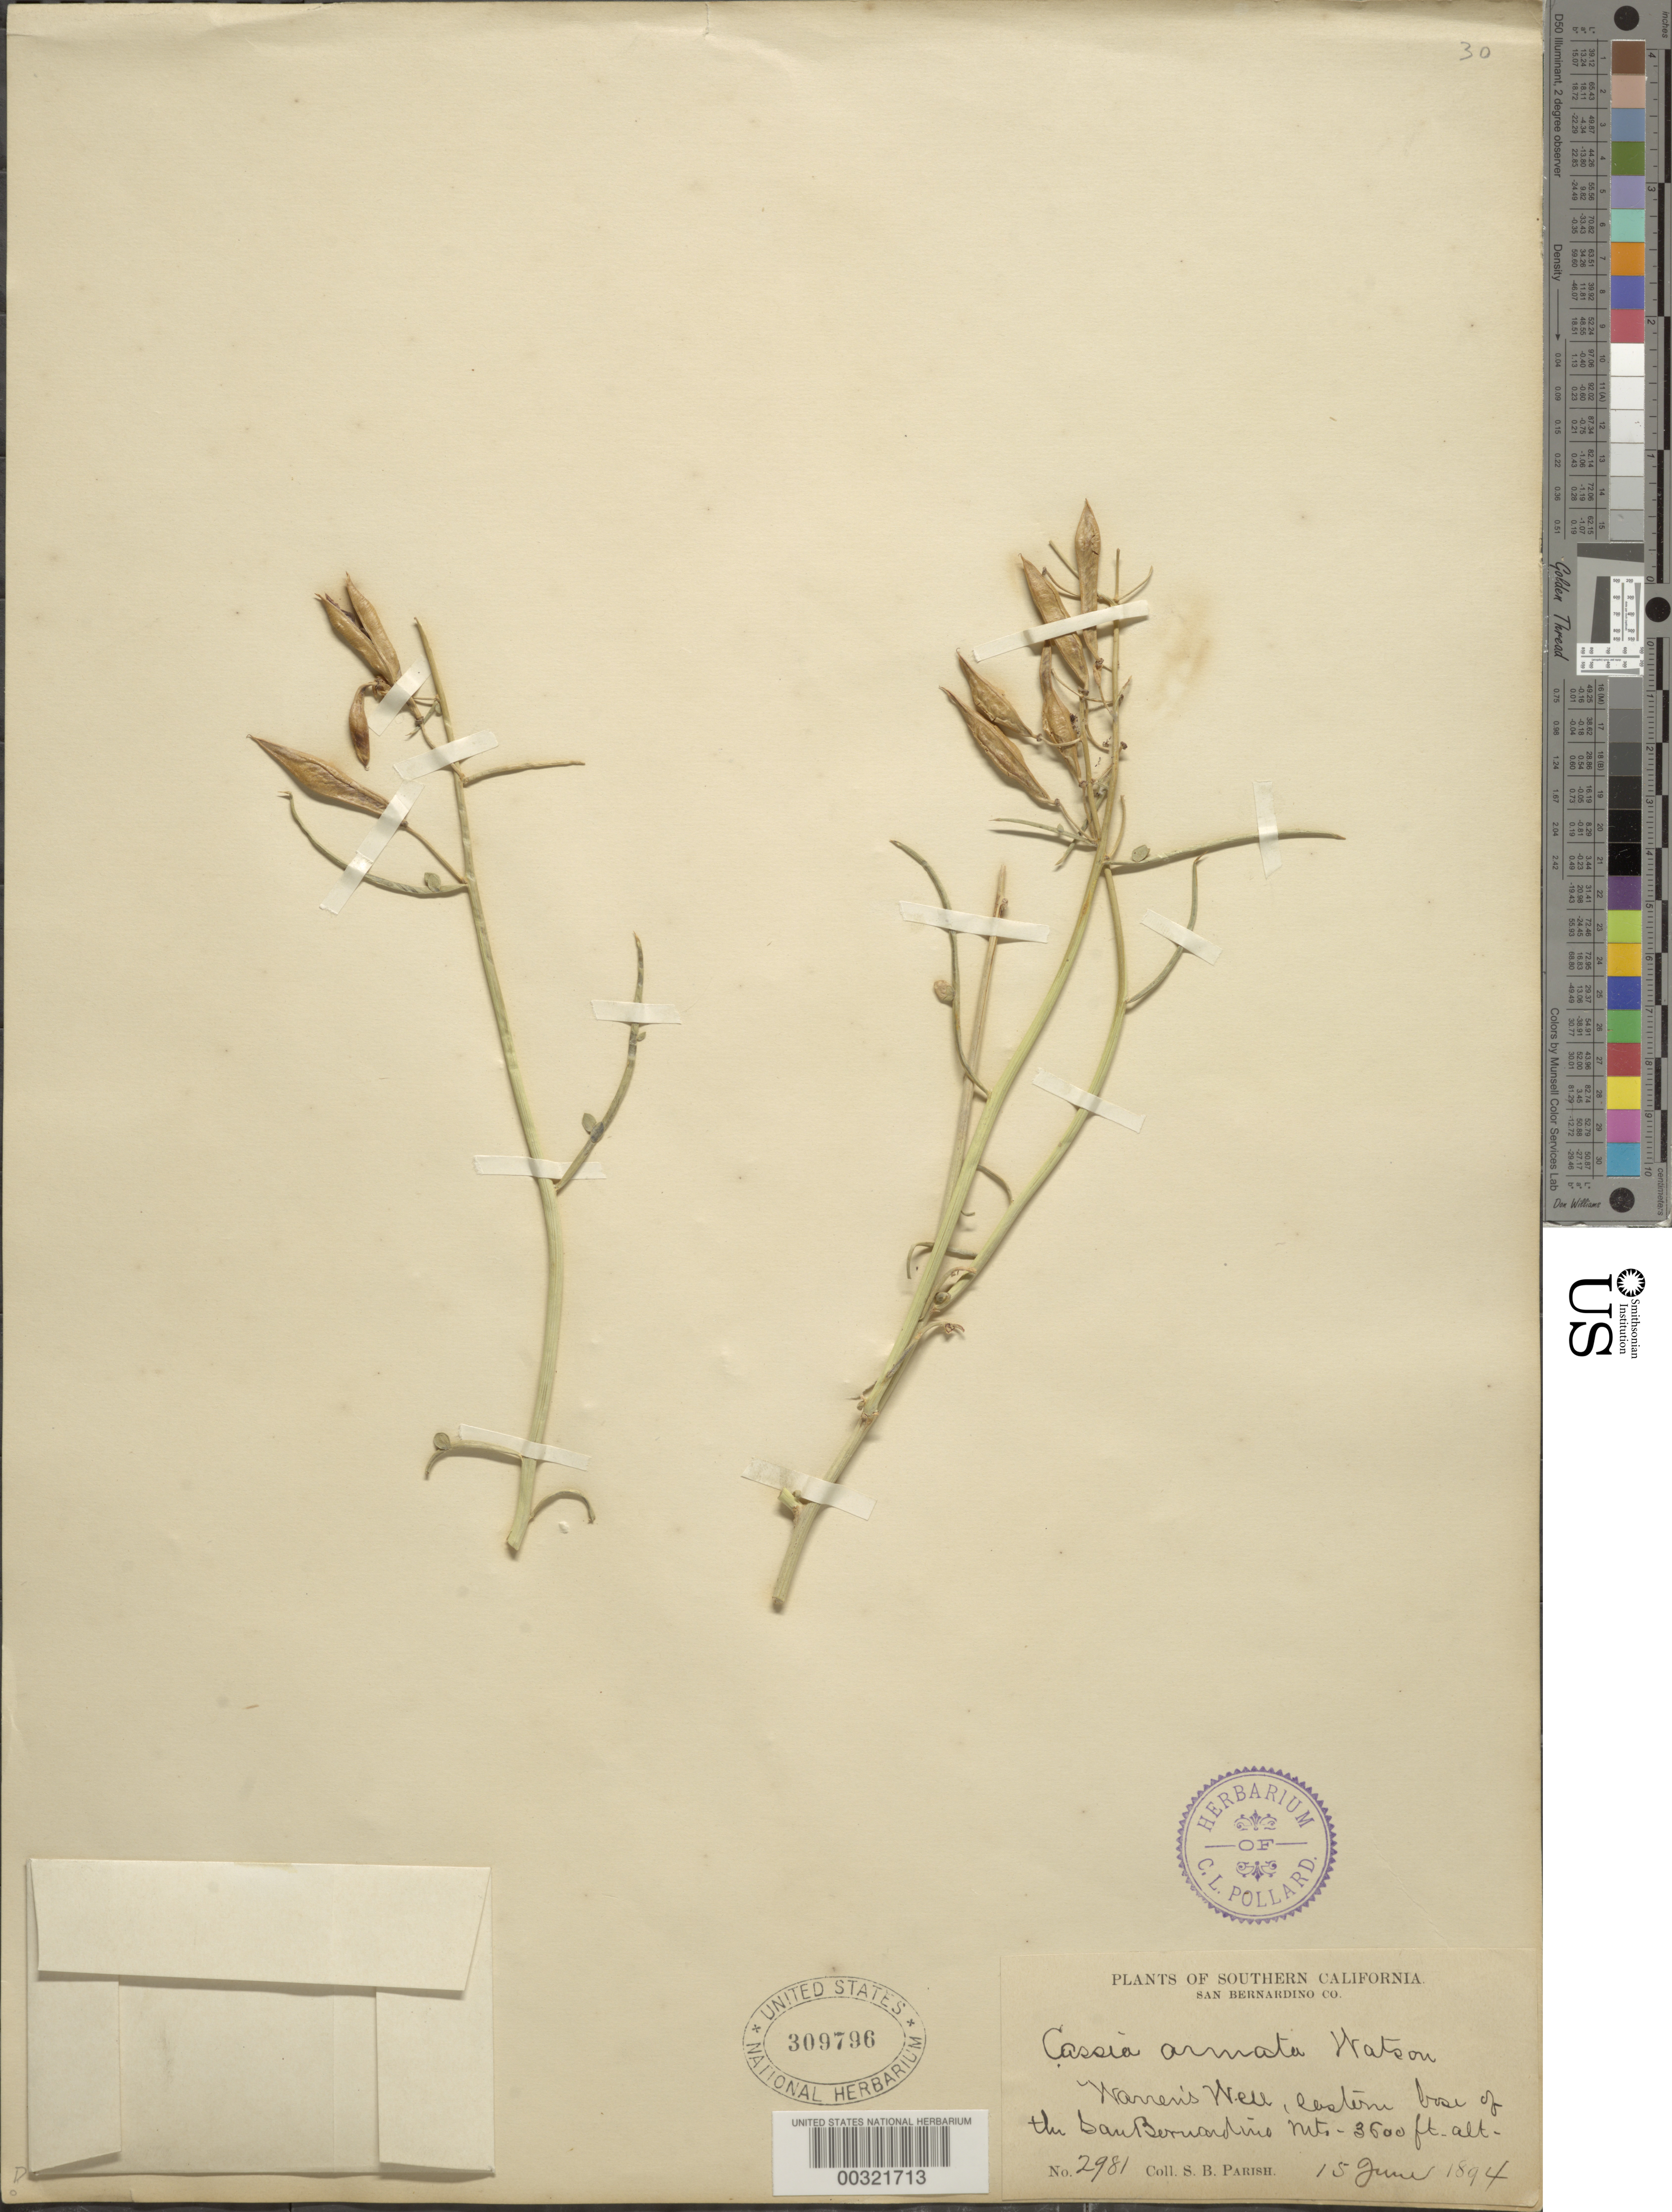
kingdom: Plantae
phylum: Tracheophyta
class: Magnoliopsida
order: Fabales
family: Fabaceae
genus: Senna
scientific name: Senna armata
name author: (S. Watson) H.S. Irwin & Barneby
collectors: S. B. Parish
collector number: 2981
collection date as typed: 15 Jun 1894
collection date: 1894-06-15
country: United States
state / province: California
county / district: San Bernardino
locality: Warren's well, eastern base of the san bernadine mountains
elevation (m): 1097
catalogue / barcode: US 309796